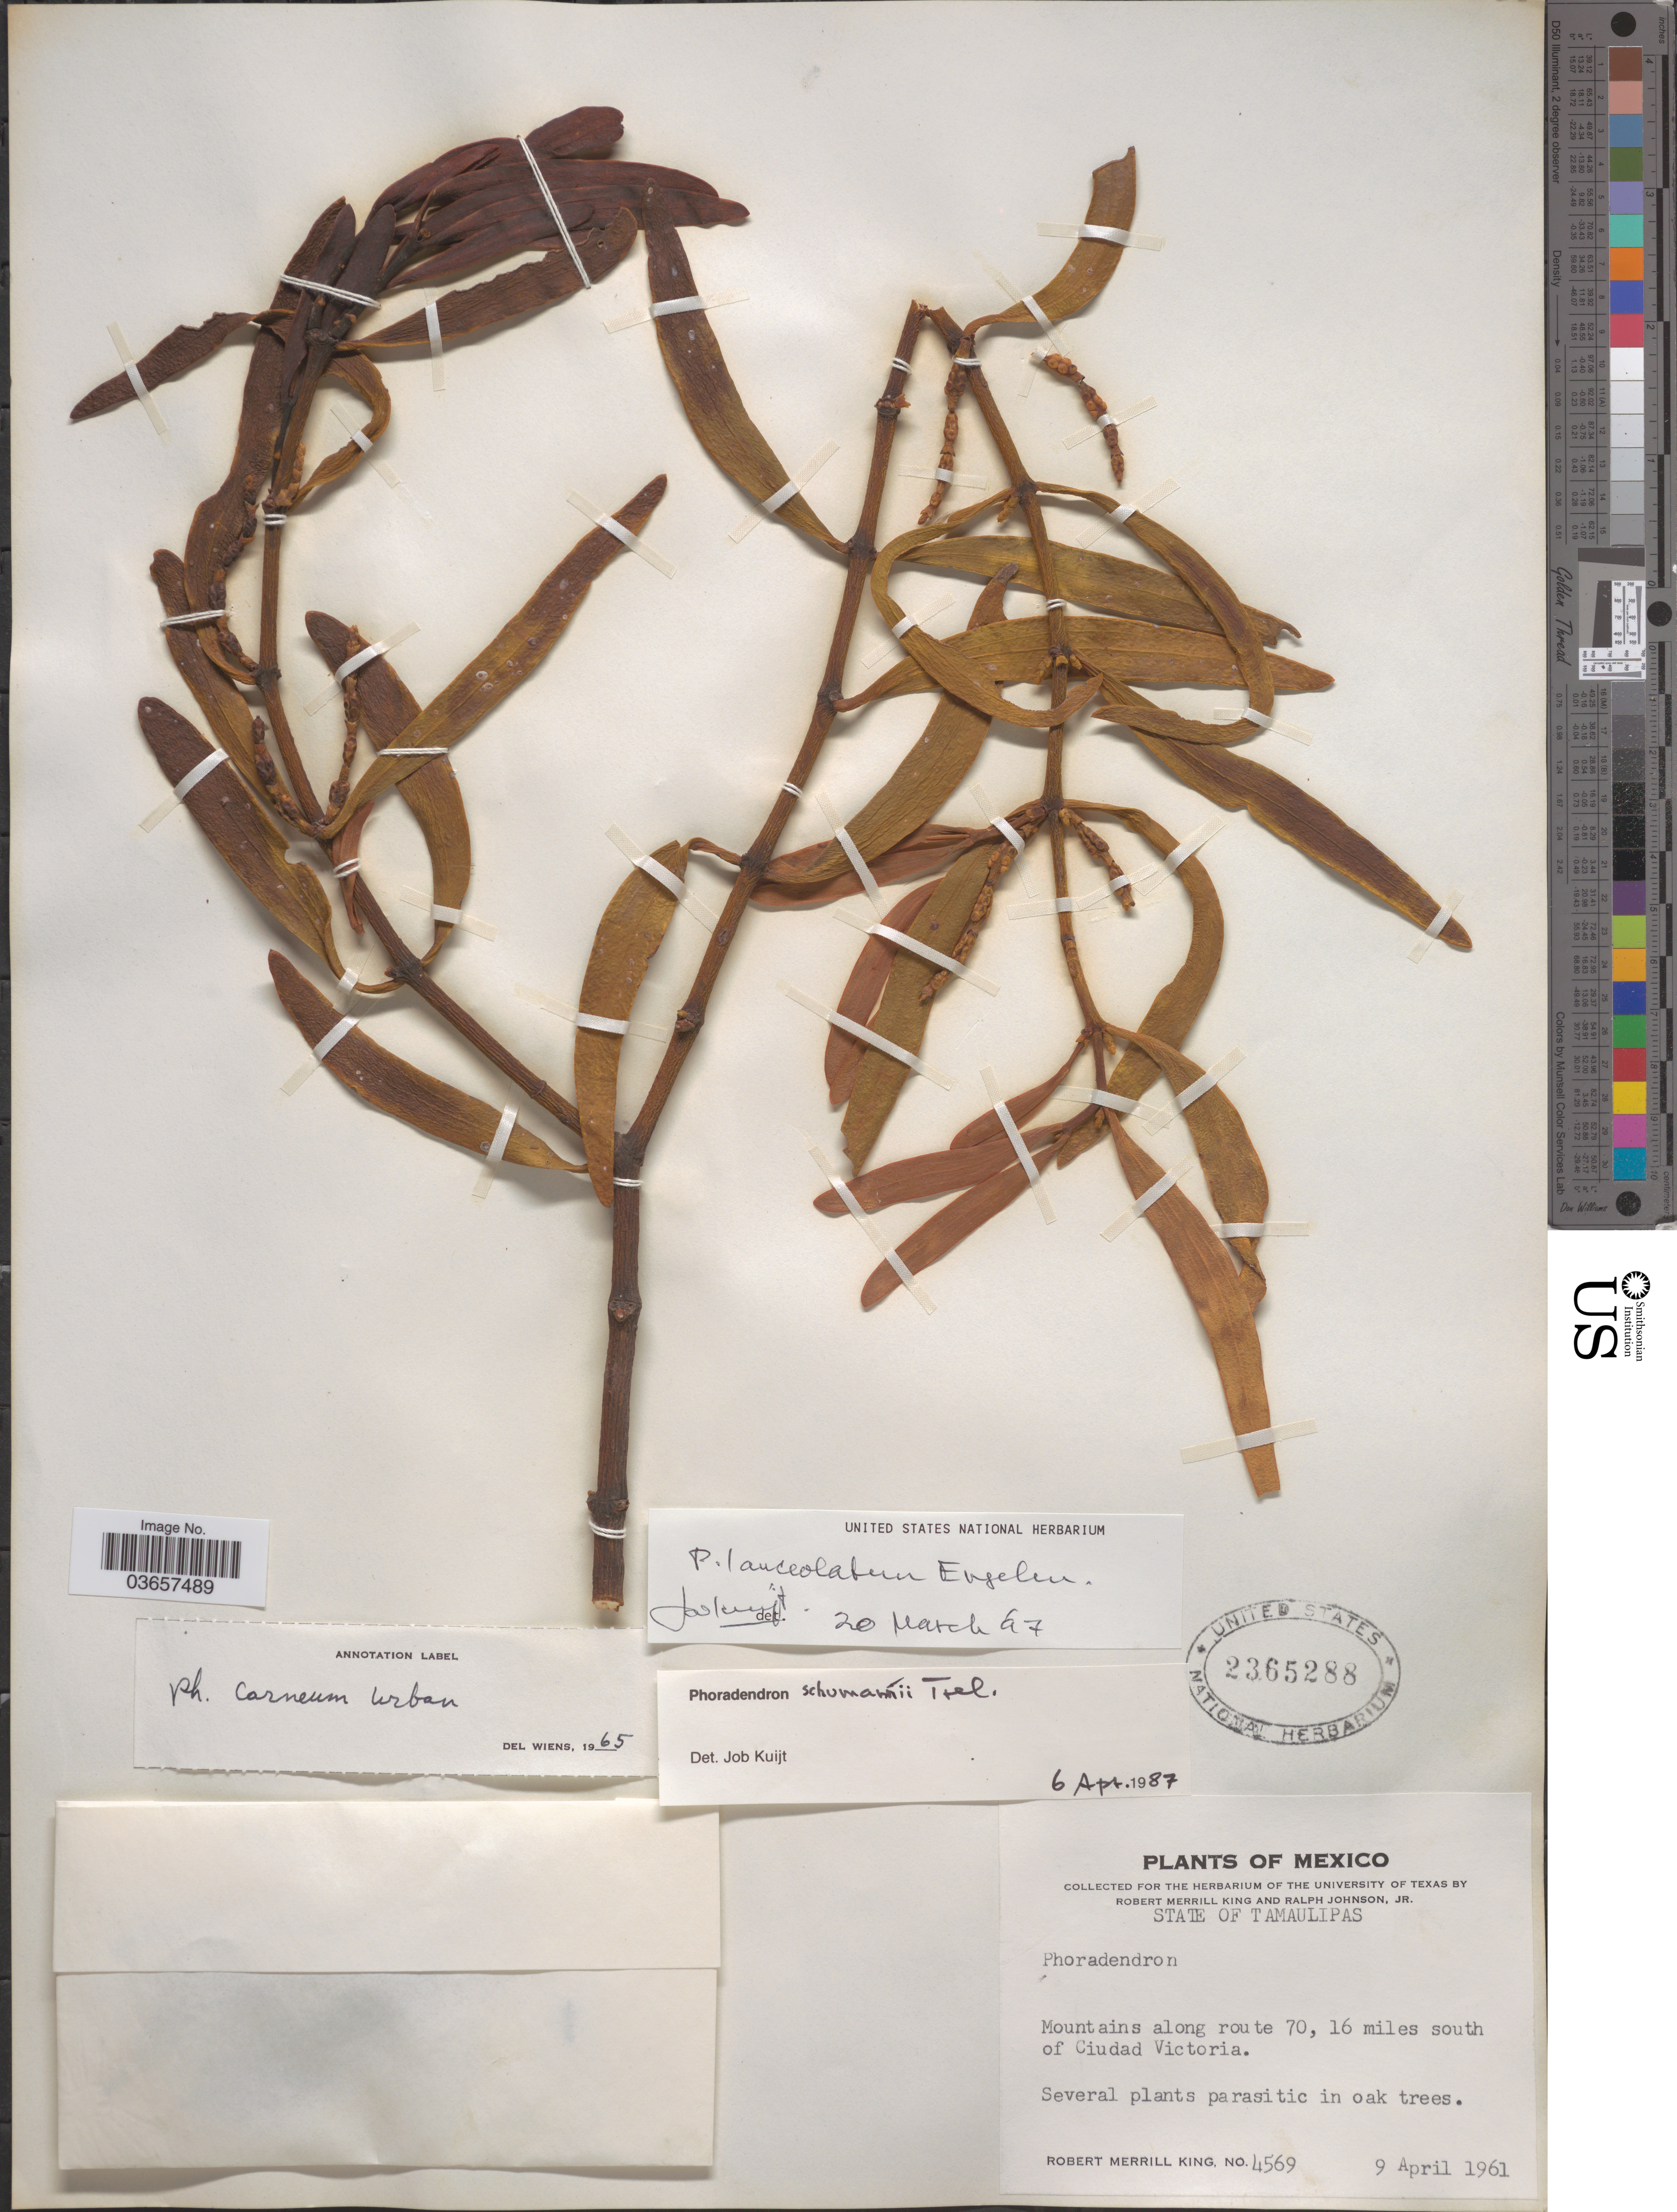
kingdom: Plantae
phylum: Tracheophyta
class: Magnoliopsida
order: Santalales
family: Viscaceae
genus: Phoradendron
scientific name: Phoradendron lanceolatum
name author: Engelm.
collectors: R. M. King & R. Johnson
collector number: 4569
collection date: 1961-04-09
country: Mexico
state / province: Tamaulipas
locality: Mountains along route 70, 16 miles south of Ciudad Victoria.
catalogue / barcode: US 2365288